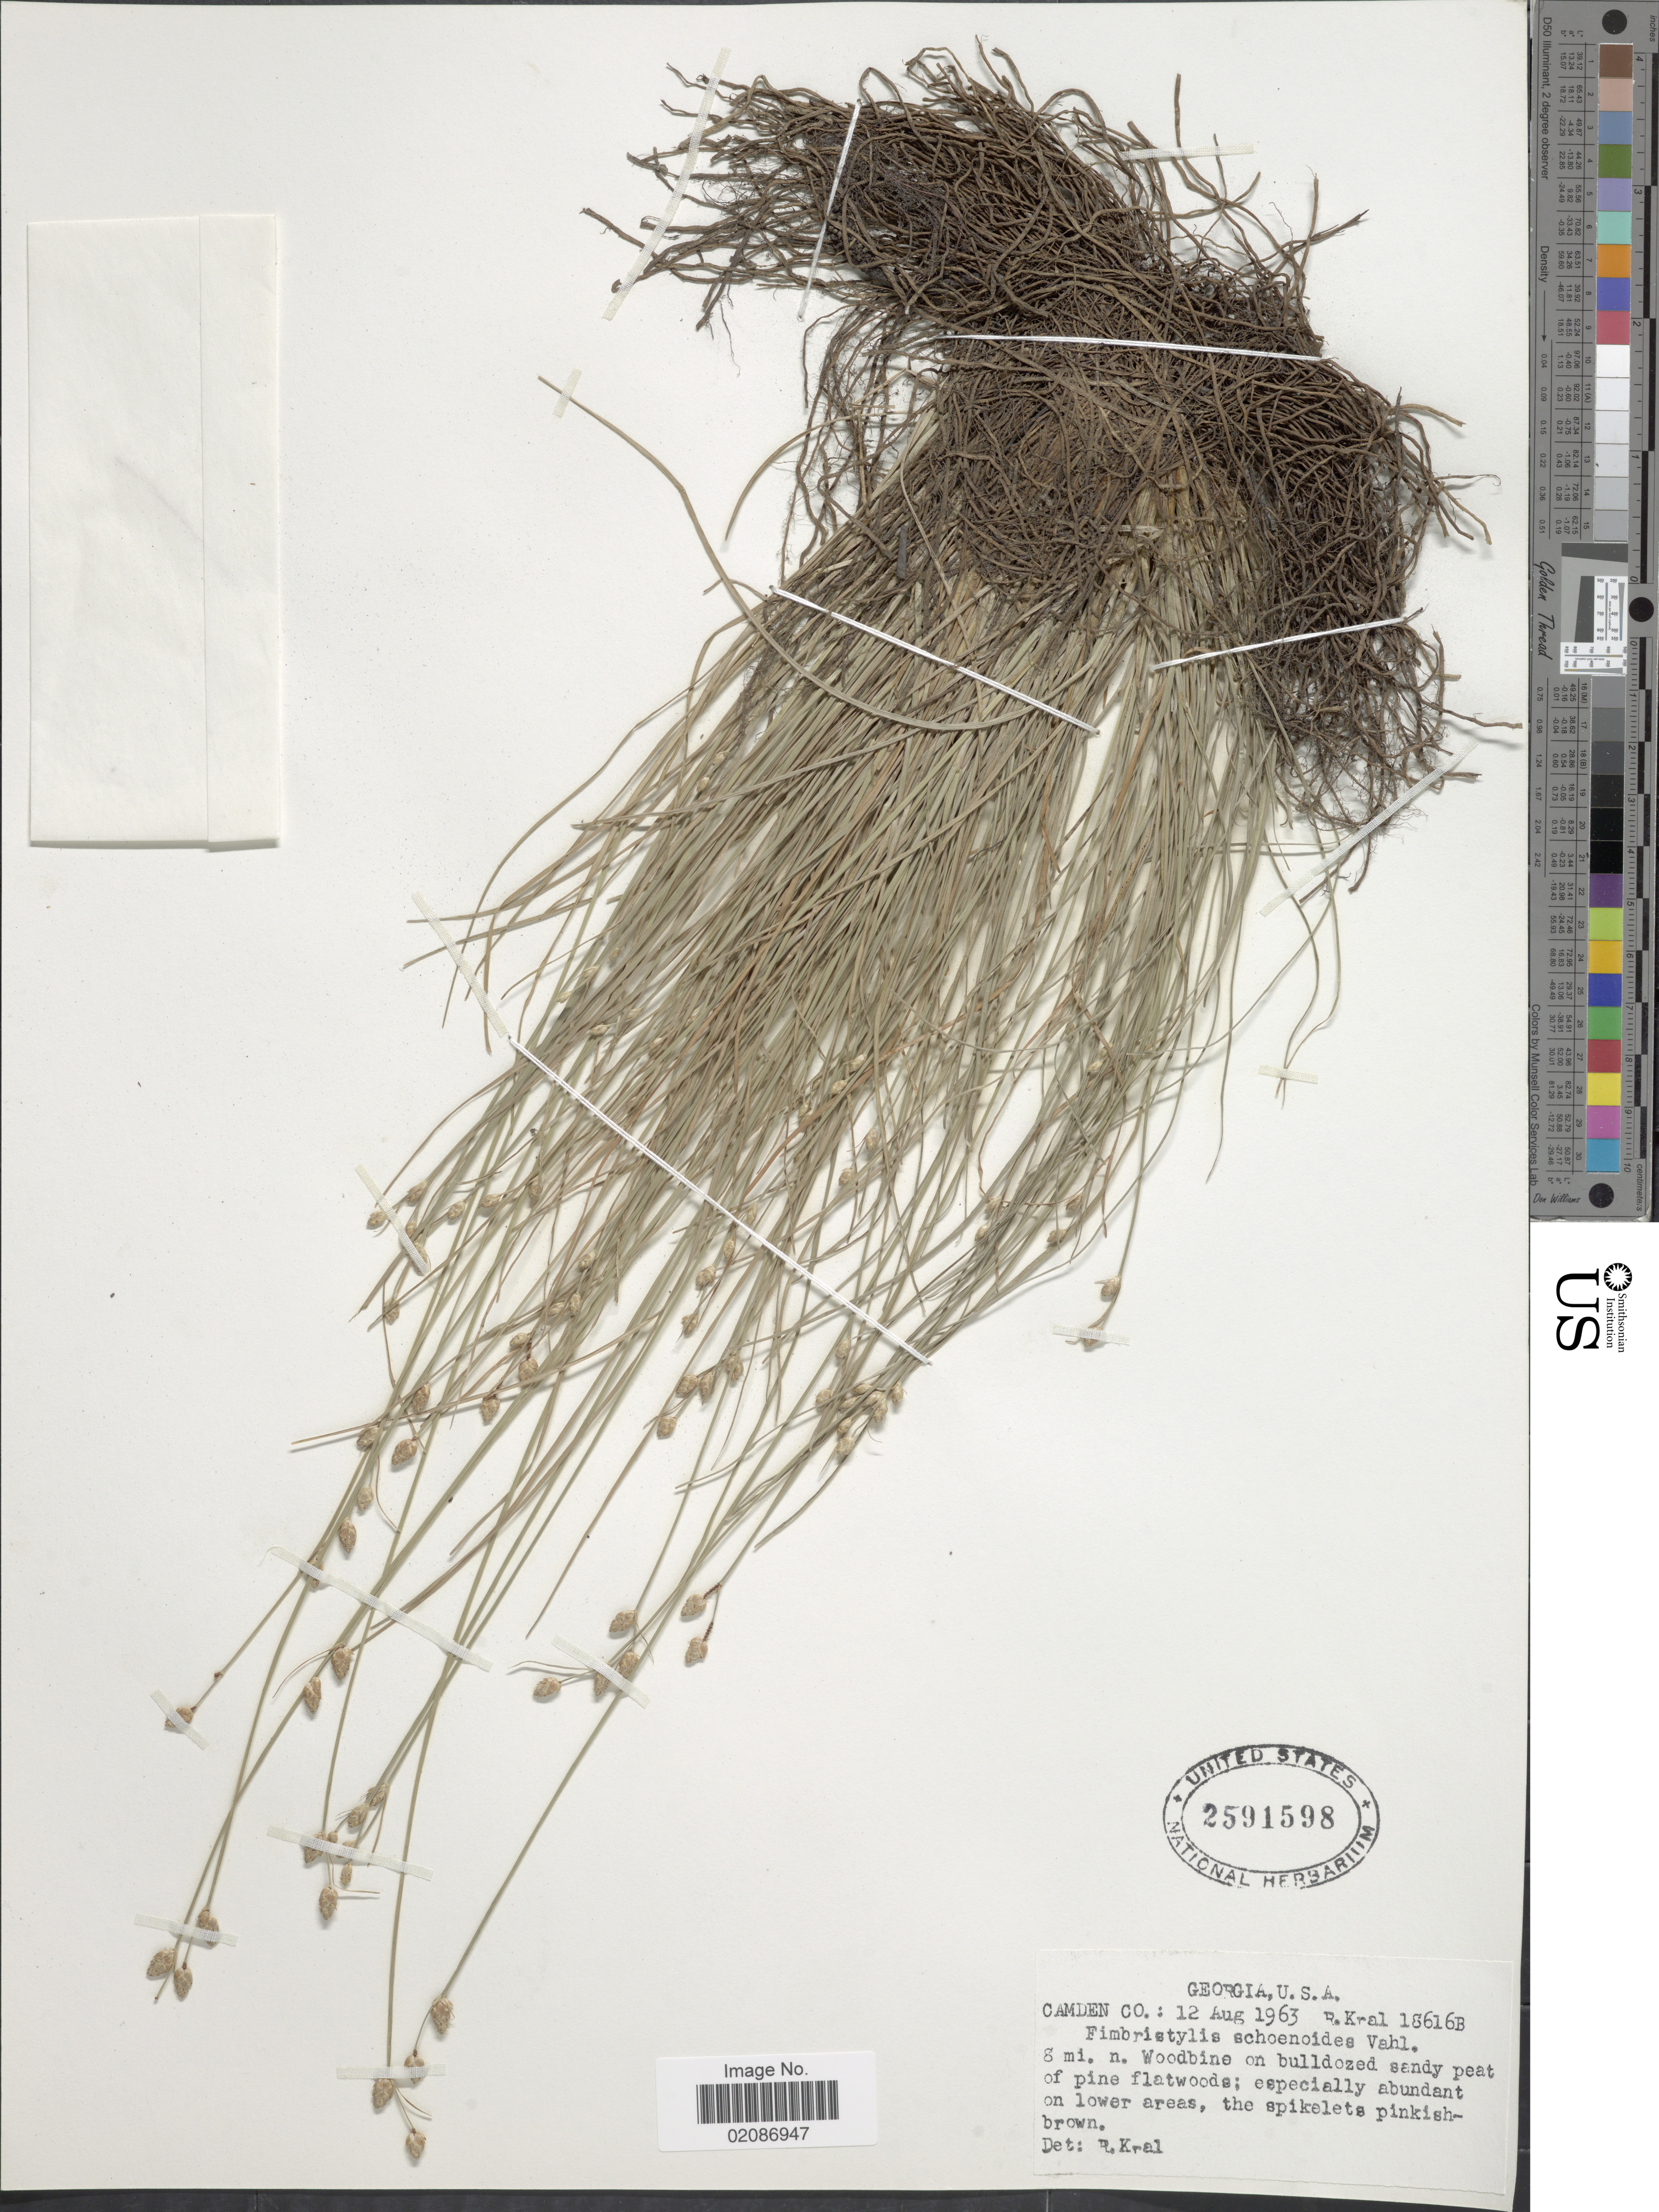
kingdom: Plantae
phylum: Tracheophyta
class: Liliopsida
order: Poales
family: Cyperaceae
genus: Fimbristylis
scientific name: Fimbristylis schoenoides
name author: (Retz.) Vahl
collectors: R. Kral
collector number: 18616B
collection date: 1963-08-12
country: United States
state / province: Georgia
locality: Camden Co.: 8 mi. n. Woodbine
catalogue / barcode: US 2591598